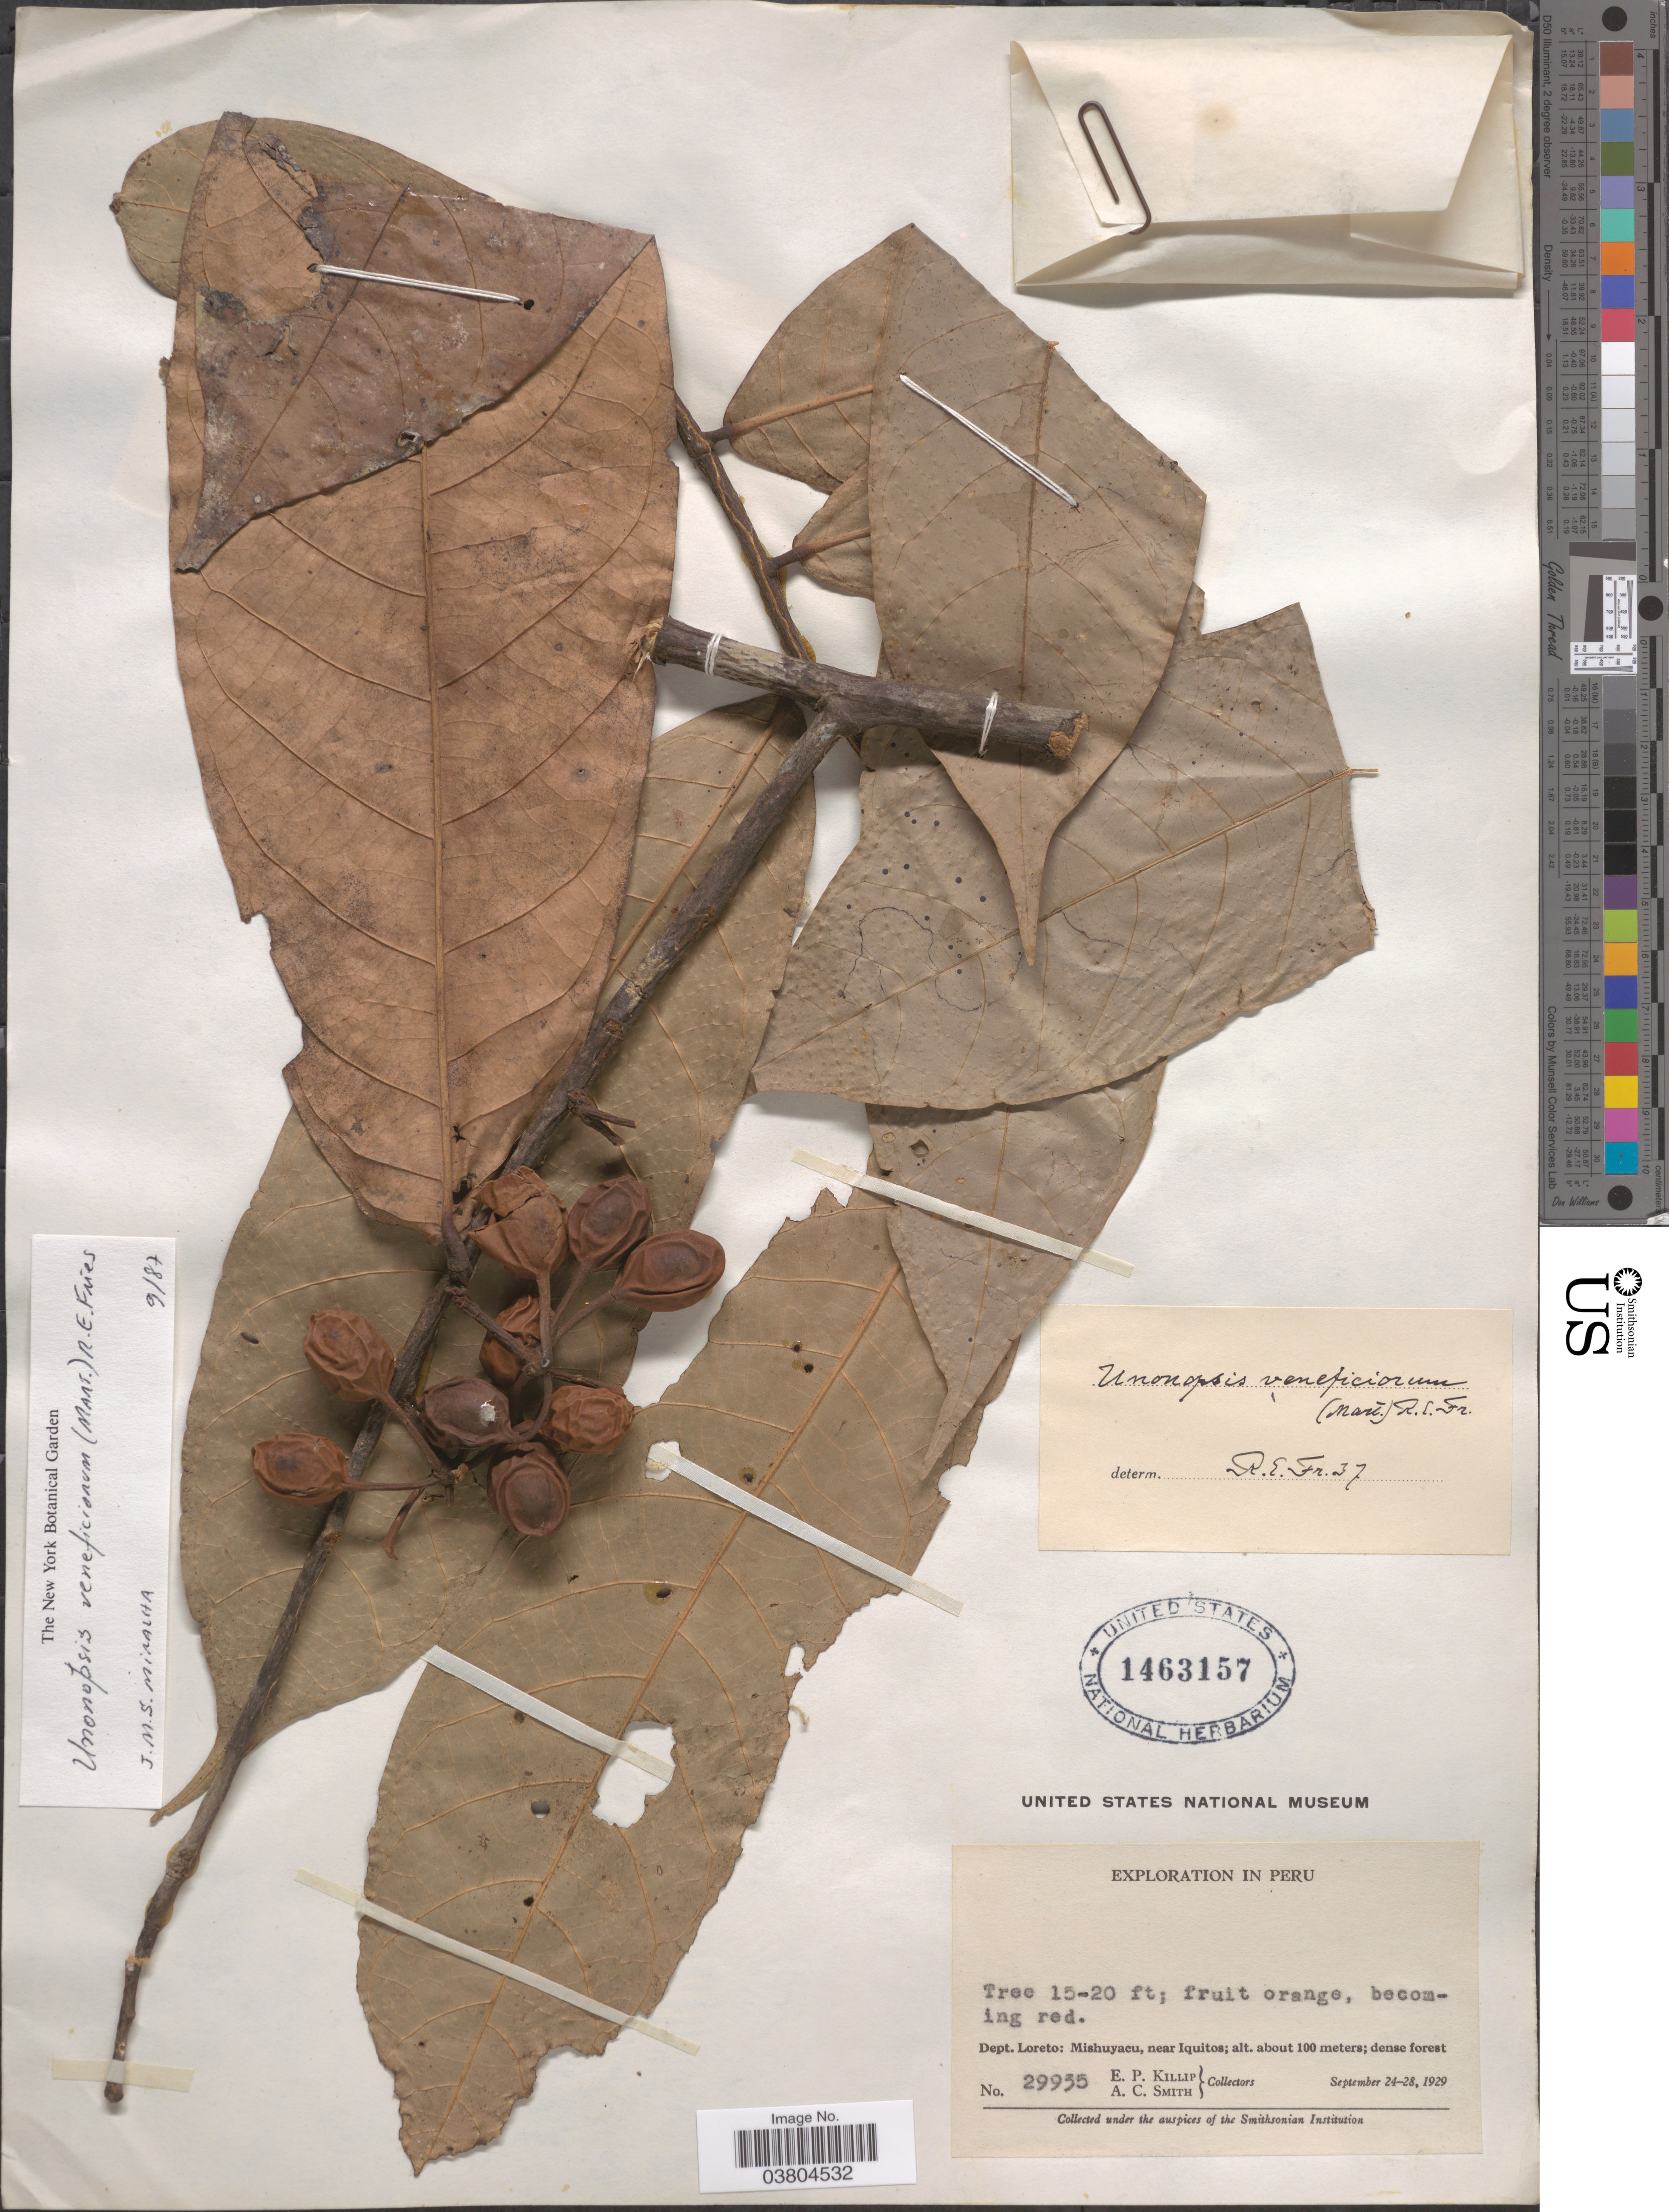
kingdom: Plantae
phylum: Tracheophyta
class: Magnoliopsida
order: Magnoliales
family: Annonaceae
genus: Unonopsis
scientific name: Unonopsis veneficiorum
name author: (Mart.) R.E. Fr.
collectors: E. P. Killip & A. C. Smith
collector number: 29935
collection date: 1929-09-24/1929-09-28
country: Peru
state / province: Loreto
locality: Dept. Loreto; Mishuyacu, near Iquitos.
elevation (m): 100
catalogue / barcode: US 1463157